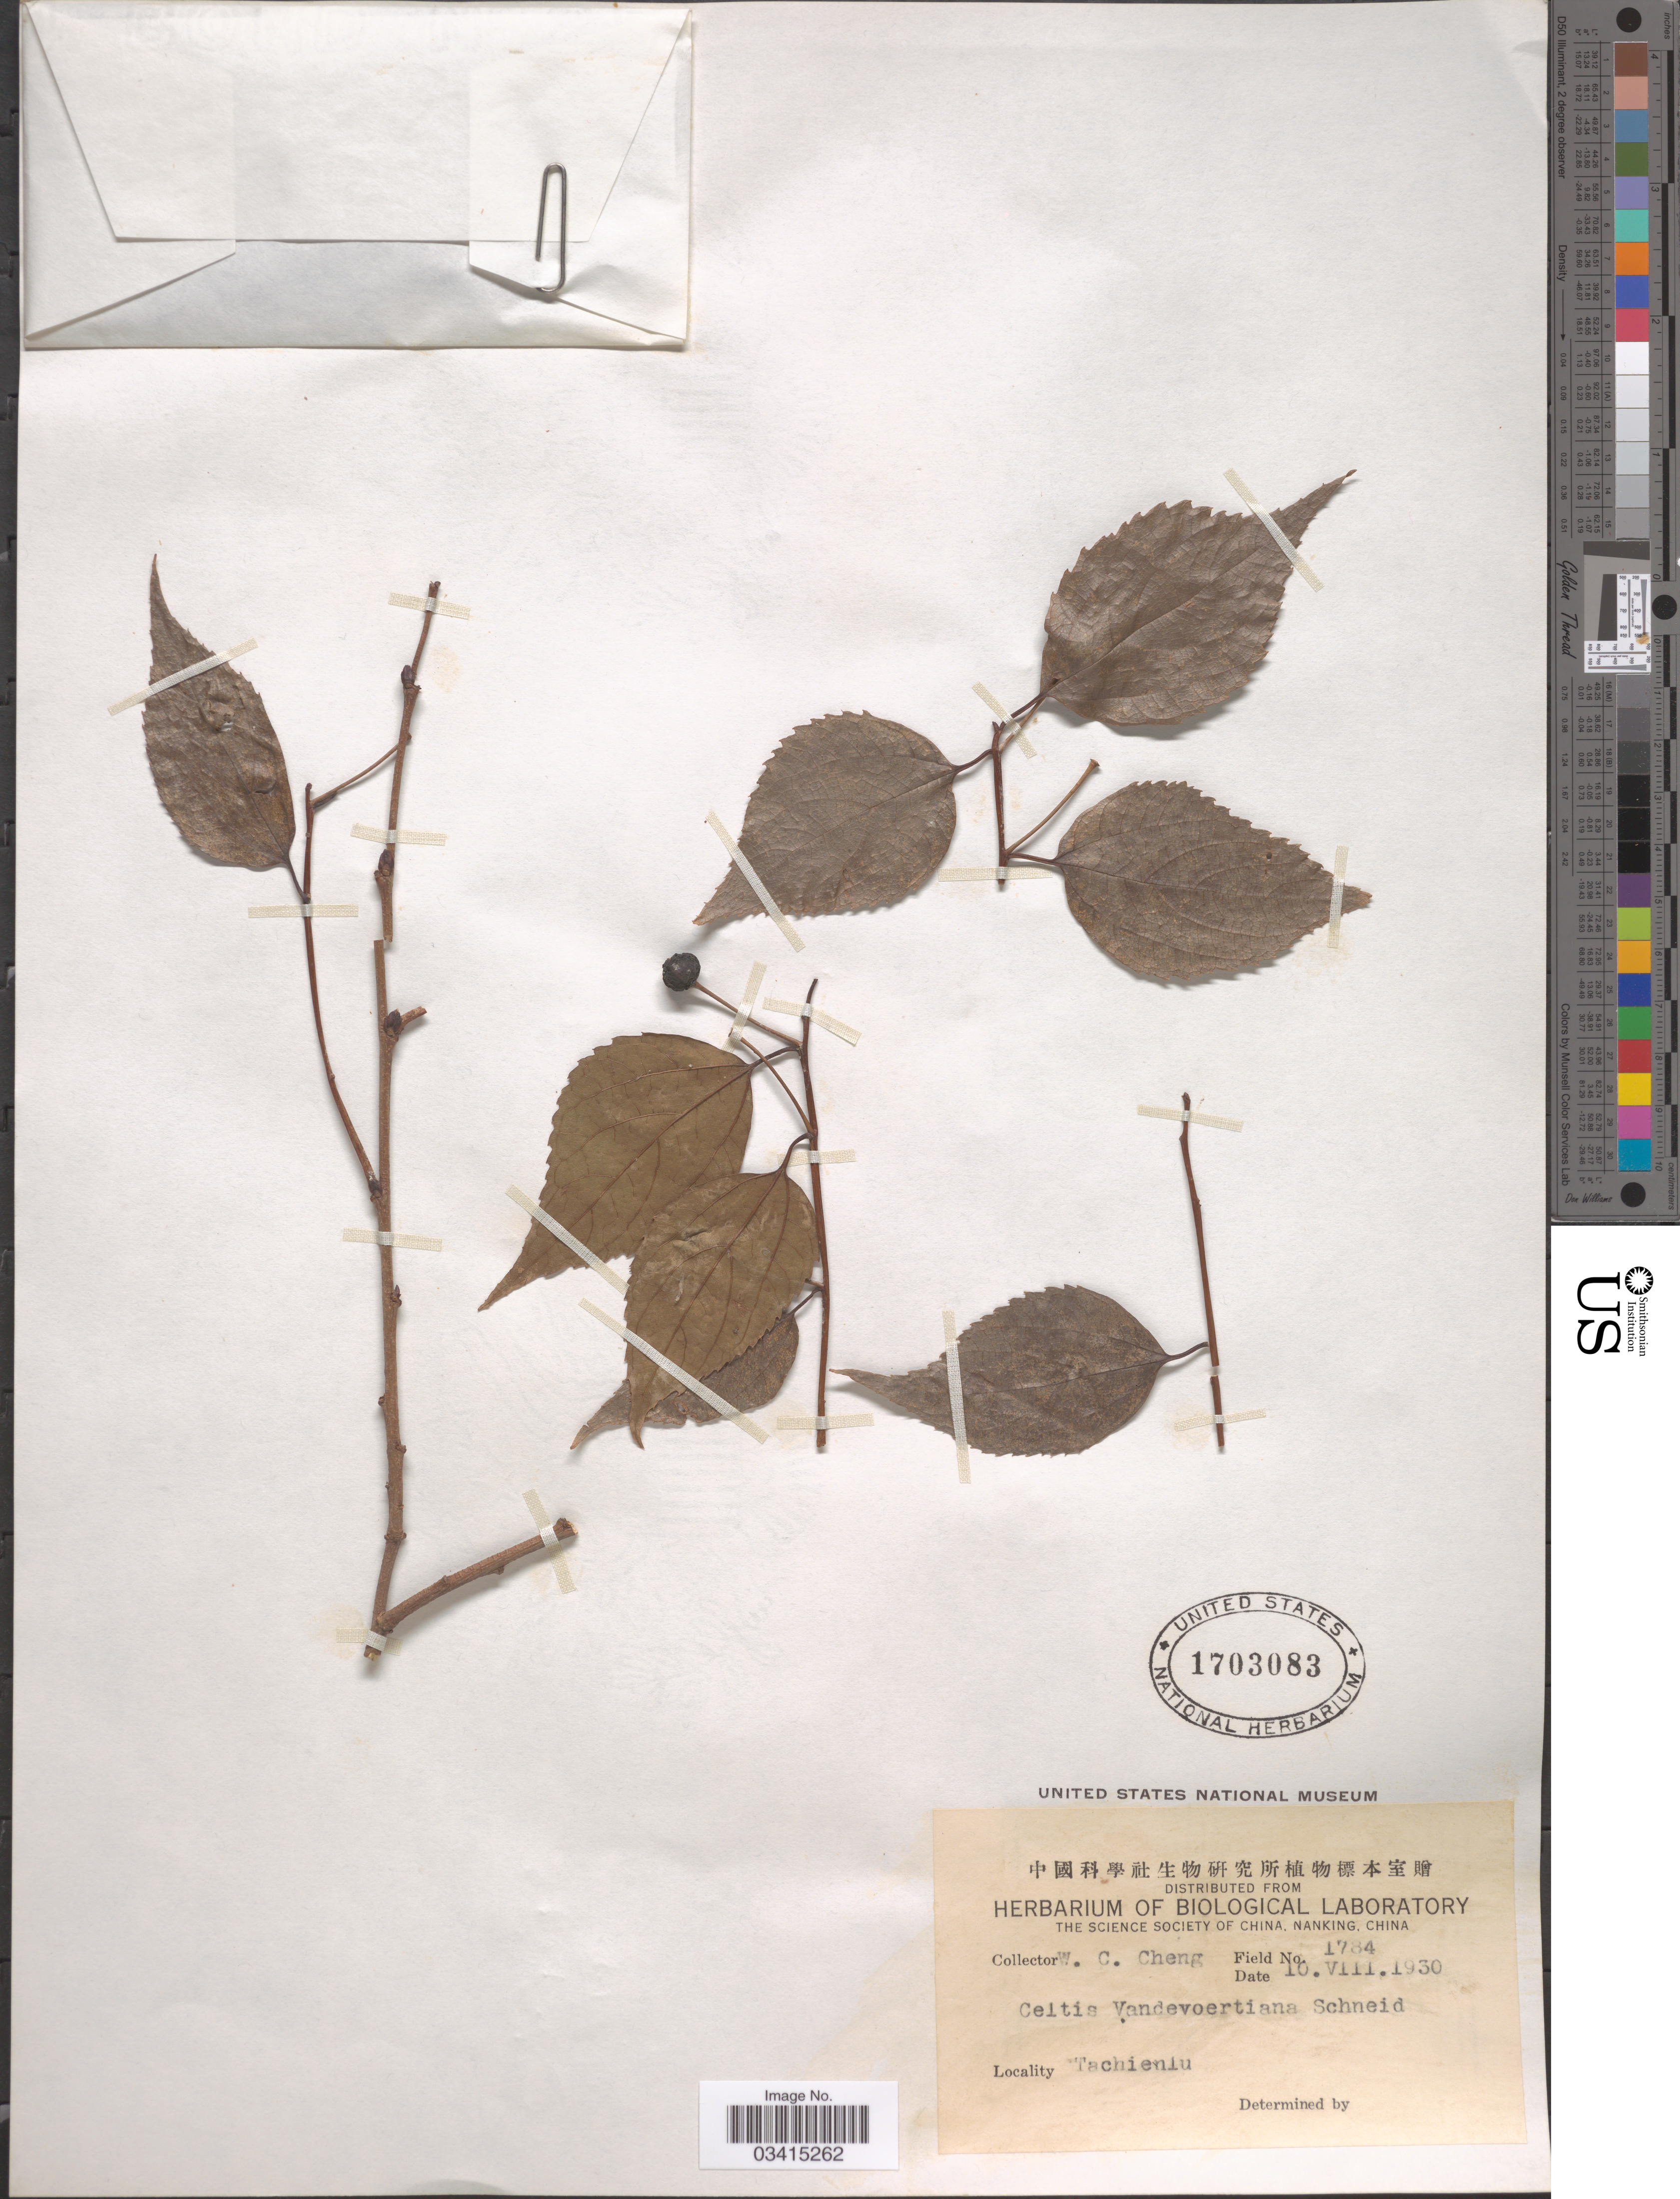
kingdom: Plantae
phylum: Tracheophyta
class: Magnoliopsida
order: Rosales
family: Cannabaceae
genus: Celtis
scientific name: Celtis vandervoetiana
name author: C.K. Schneid. in Sarg.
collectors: W. C. Cheng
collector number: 1784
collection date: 1930-08-10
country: China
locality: Tachienlu.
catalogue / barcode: US 1703083